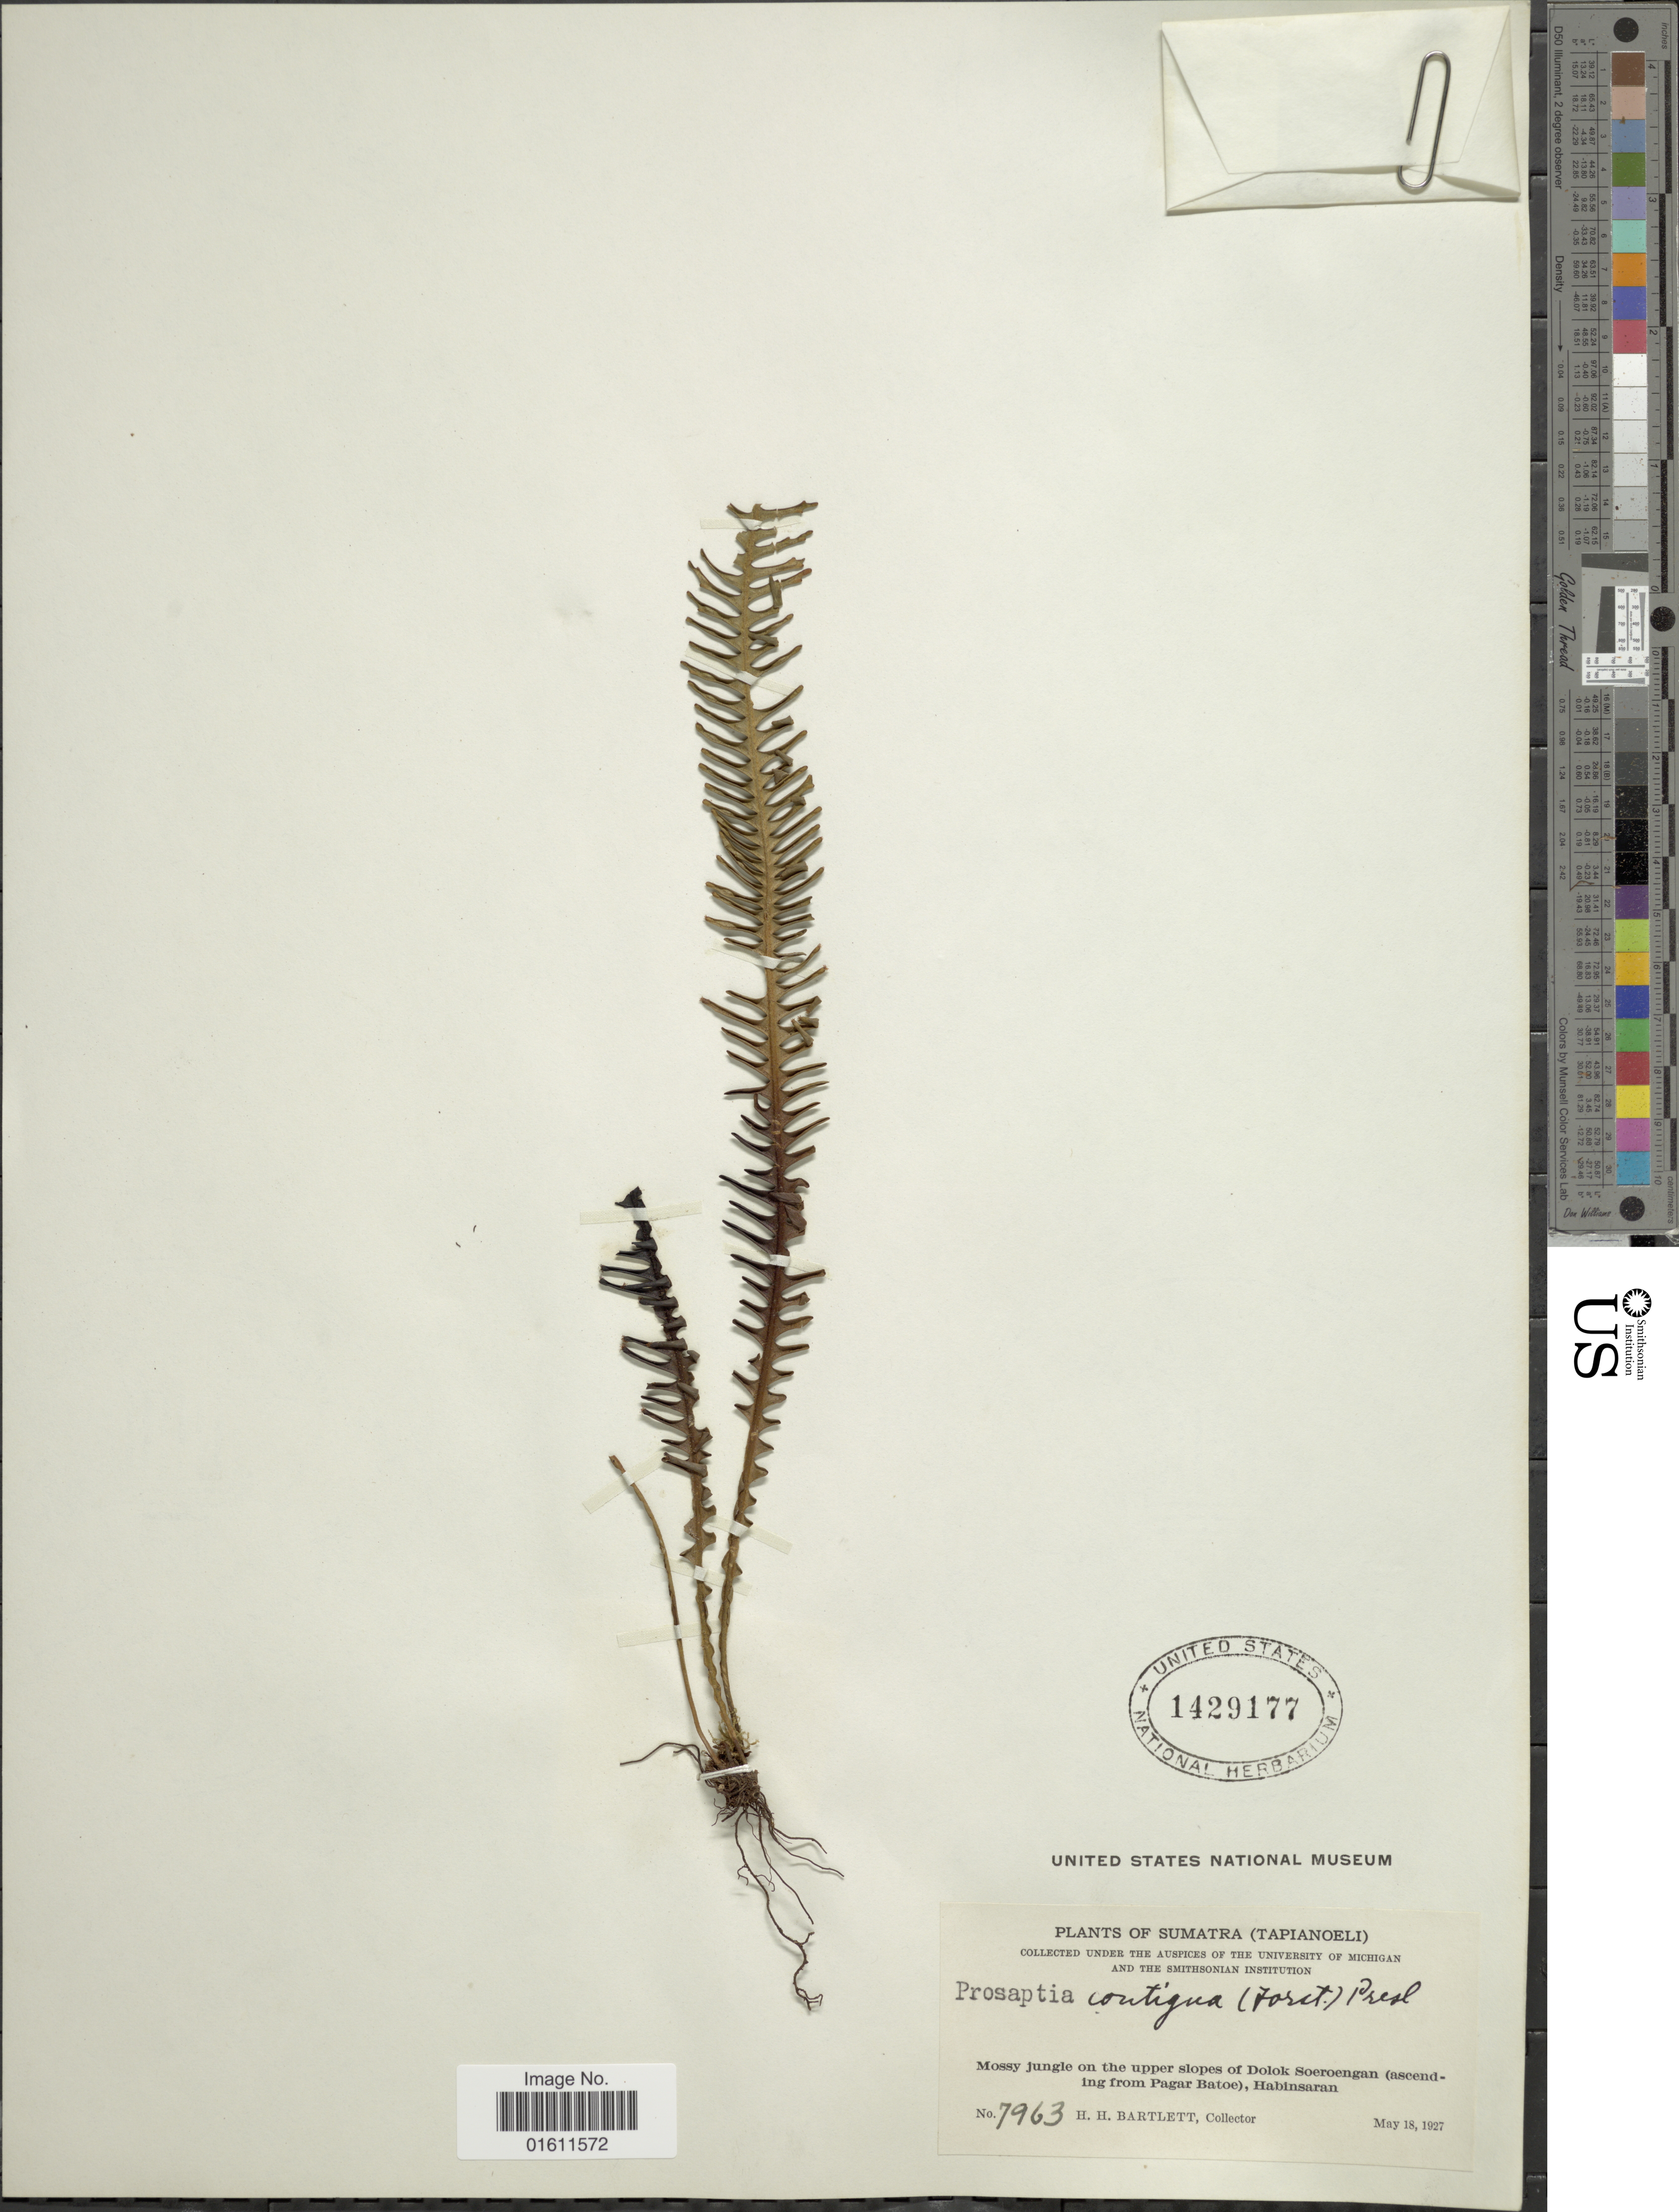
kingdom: Plantae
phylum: Tracheophyta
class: Polypodiopsida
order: Polypodiales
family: Polypodiaceae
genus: Prosaptia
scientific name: Prosaptia contigua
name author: (G. Forst.) Presl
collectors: H. H. Bartlett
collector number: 7963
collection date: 1927-05-18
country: Indonesia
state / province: Sumatra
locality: Tapianoeli, Mossy jungle on the upper slopes of Dolok Soeroengan (ascending from Pagar Batoe), Habinsaran.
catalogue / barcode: US 1429177